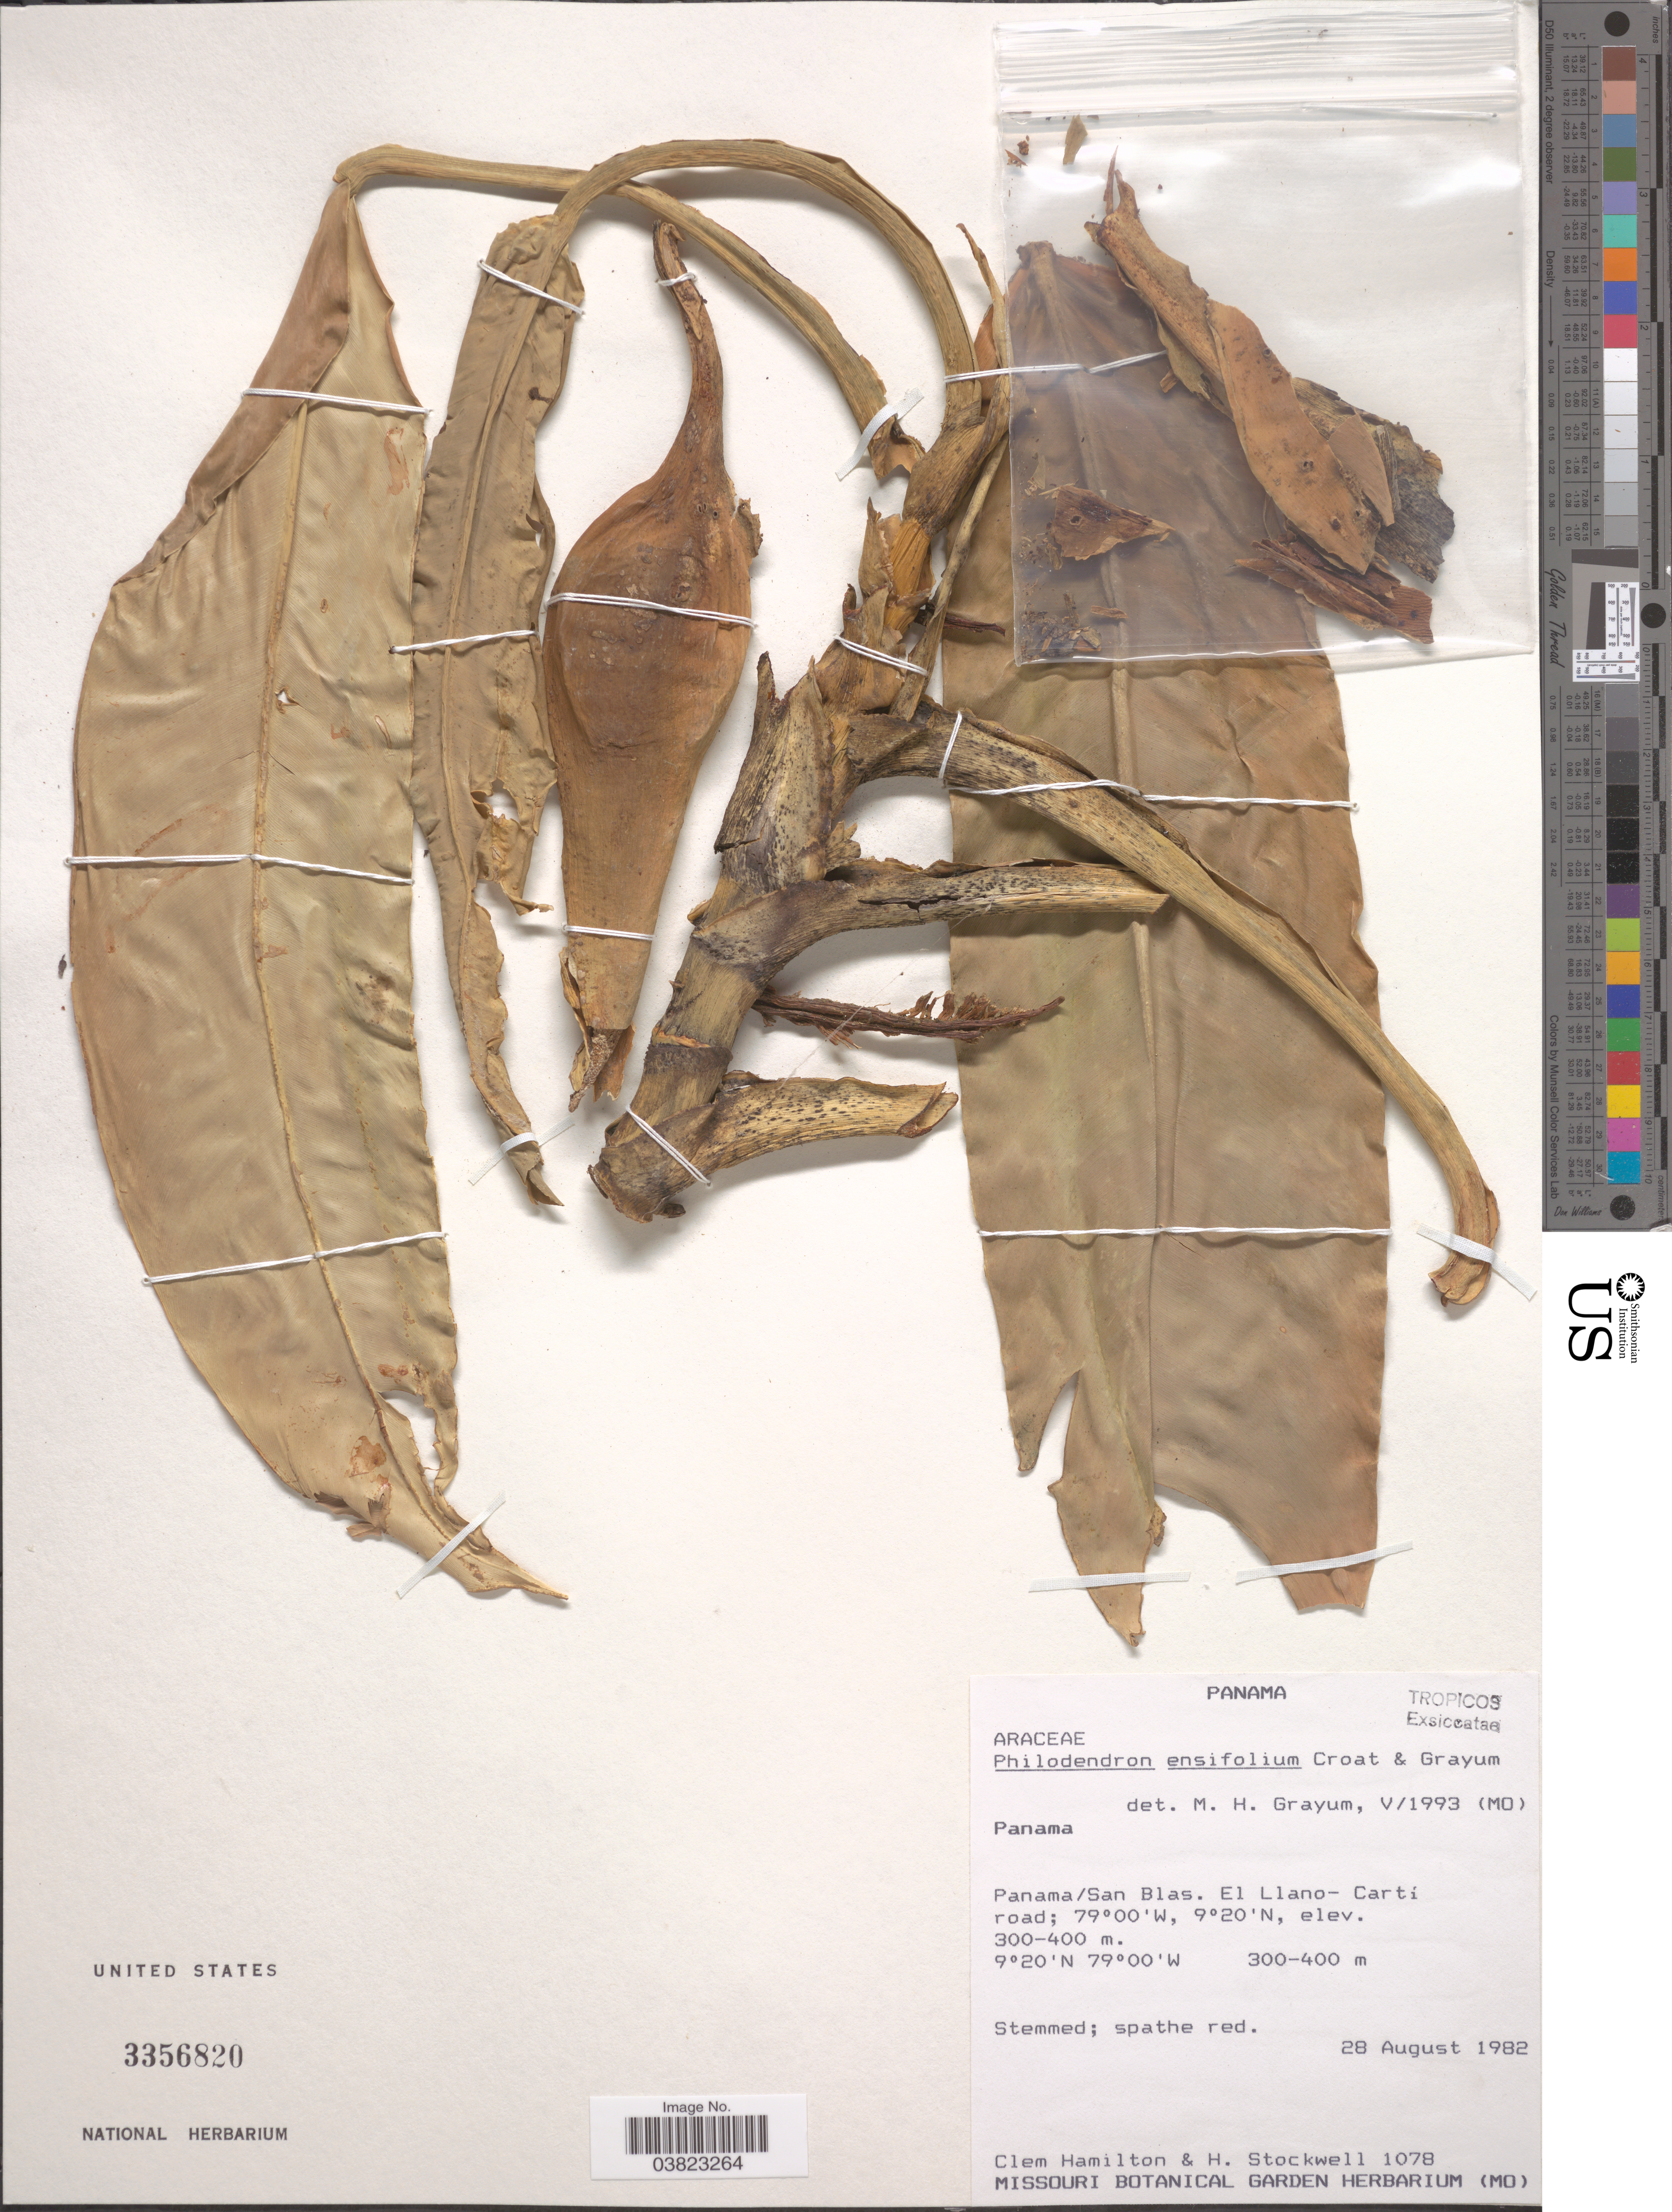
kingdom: Plantae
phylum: Tracheophyta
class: Liliopsida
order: Alismatales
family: Araceae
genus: Philodendron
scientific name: Philodendron ensifolium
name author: Croat & Grayum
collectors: C. Hamilton & H. Stockwell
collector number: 1078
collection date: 1982-08-28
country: Panama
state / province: Panamá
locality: Panama/San Blas. El Llano-Cartí road.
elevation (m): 300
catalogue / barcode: US 3356820